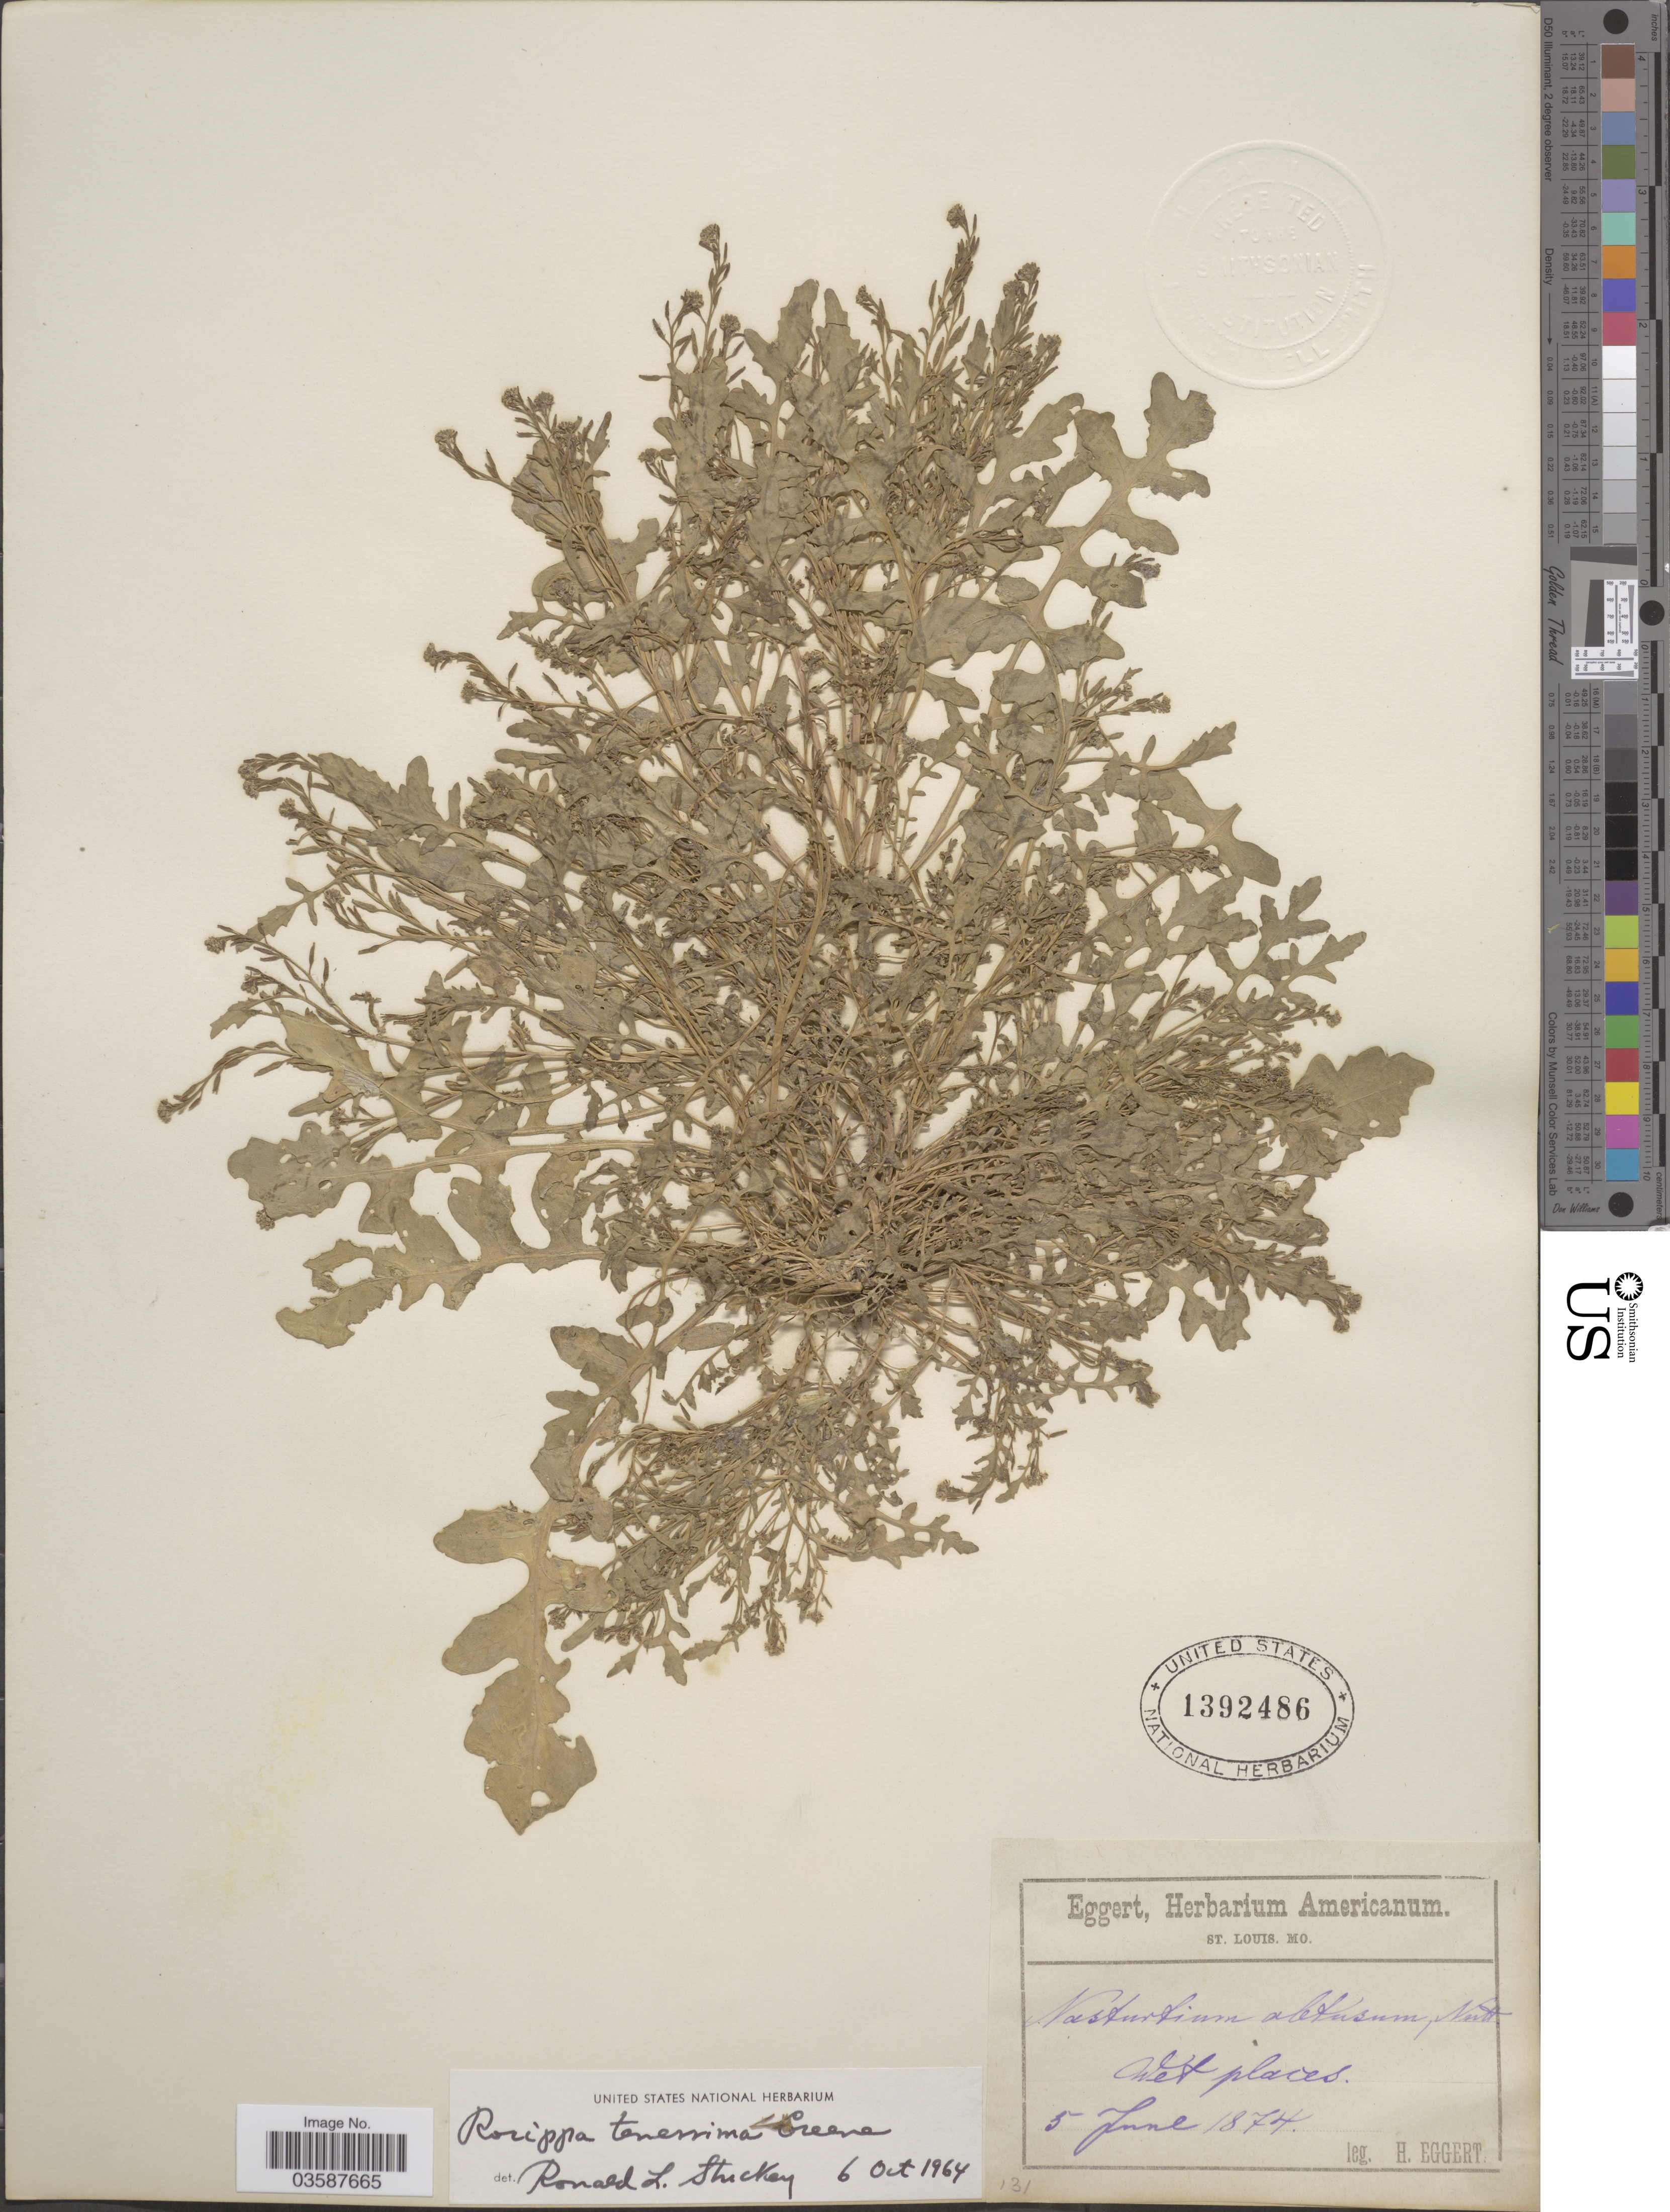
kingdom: Plantae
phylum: Tracheophyta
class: Magnoliopsida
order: Brassicales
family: Brassicaceae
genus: Rorippa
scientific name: Rorippa tenerrima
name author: Greene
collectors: H. Eggert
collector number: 131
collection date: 1874-06-05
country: United States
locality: Wet places.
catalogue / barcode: US 1392486